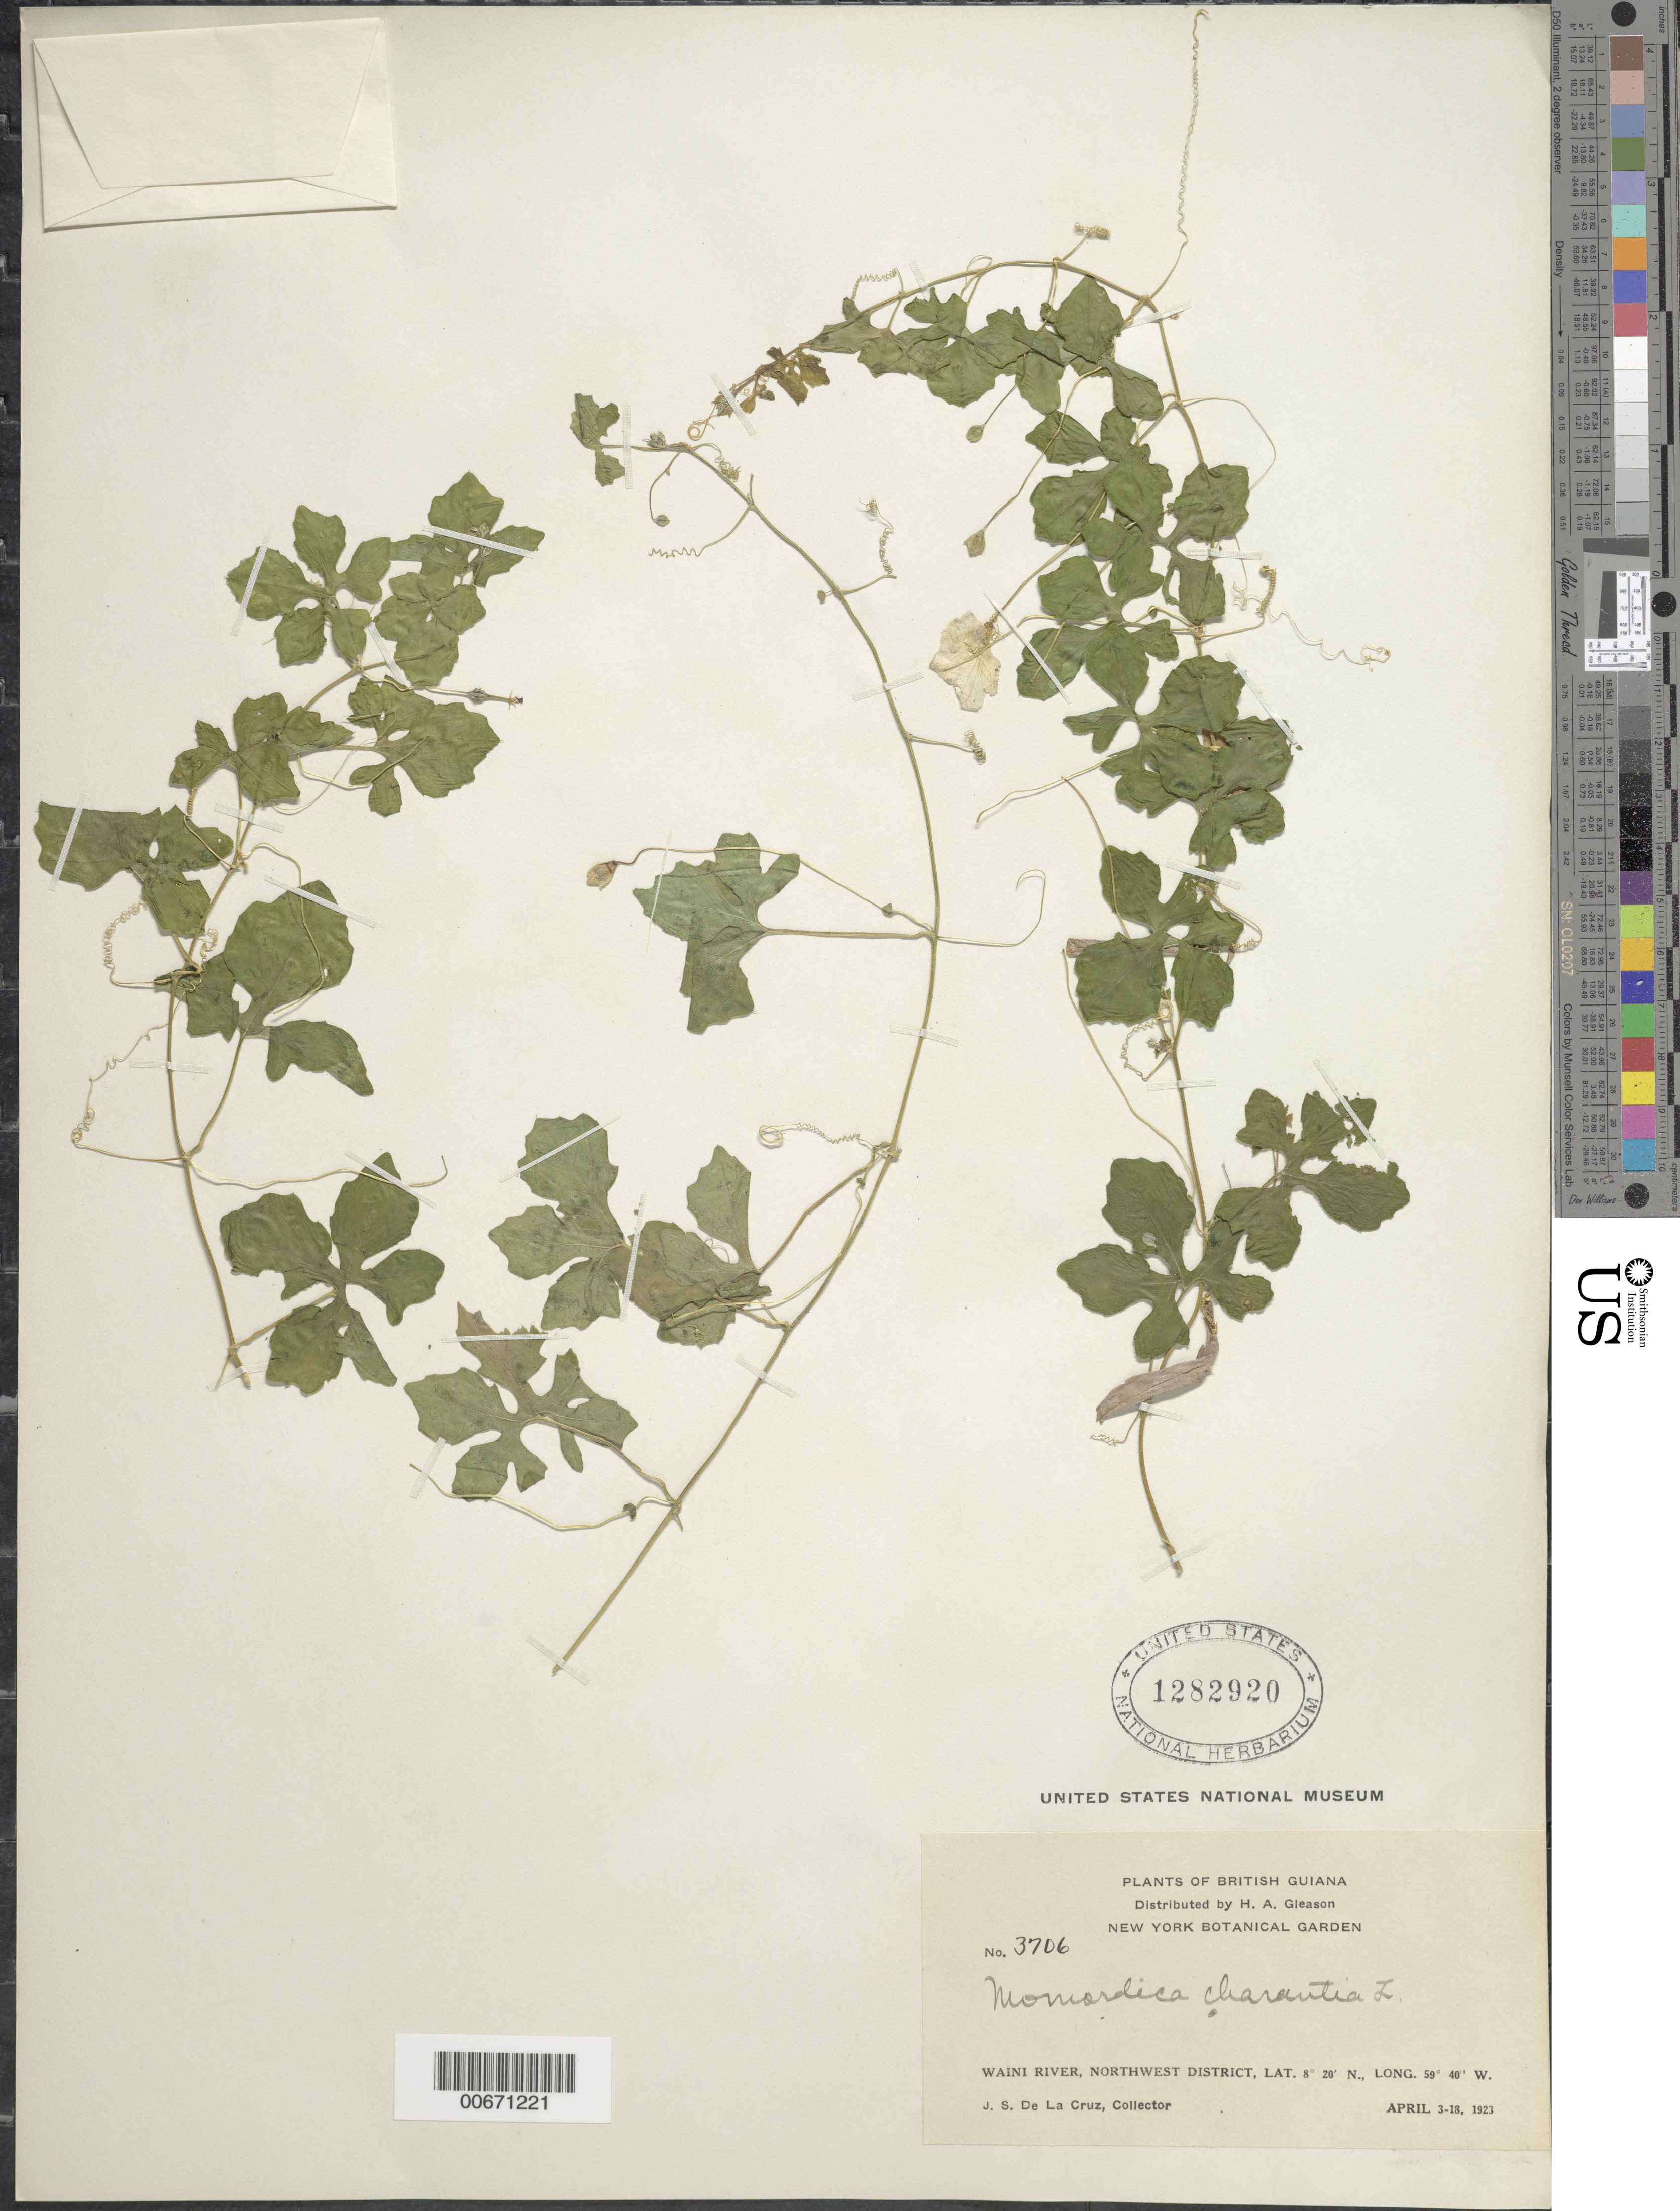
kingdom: Plantae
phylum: Tracheophyta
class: Magnoliopsida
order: Cucurbitales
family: Cucurbitaceae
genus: Momordica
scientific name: Momordica charantia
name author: L.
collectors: J. S. de la Cruz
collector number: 3706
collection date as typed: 3-Apr-23 to 18-Apr-23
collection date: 1923-04-03/1923-04-18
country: Guyana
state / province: Barima-Waini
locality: Waini R., NW District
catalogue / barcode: US 1282920